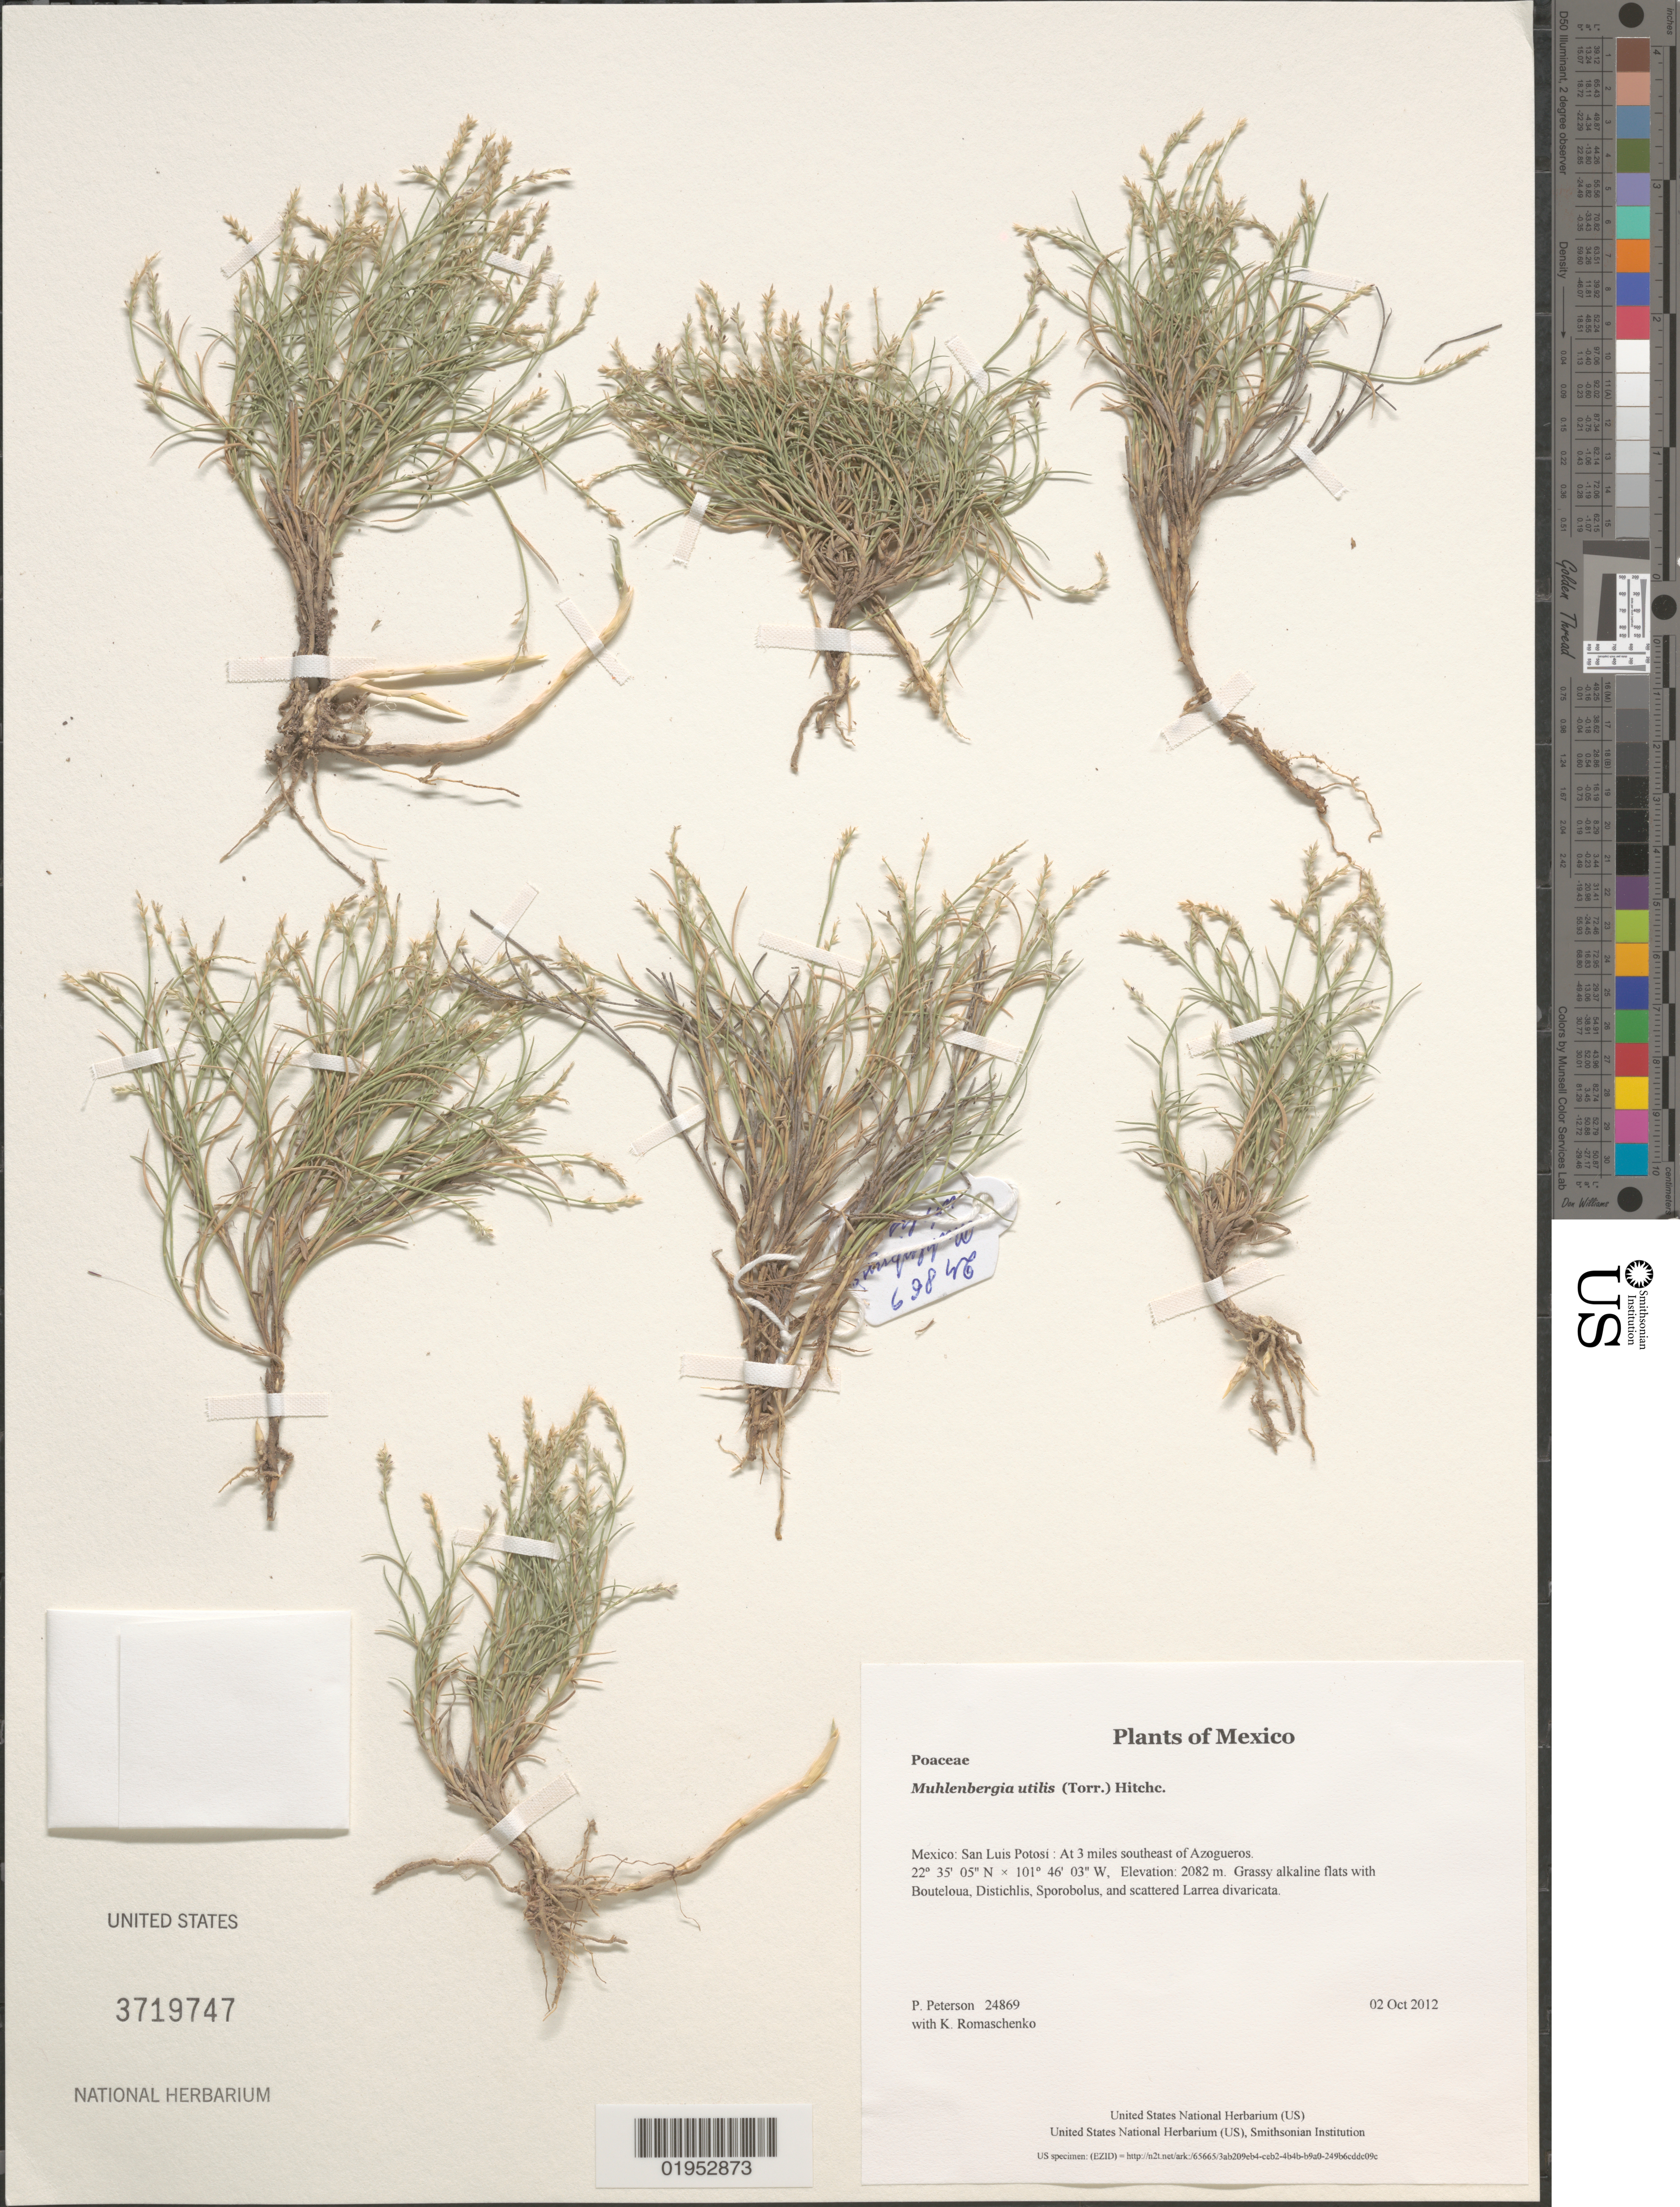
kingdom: Plantae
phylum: Tracheophyta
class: Liliopsida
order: Poales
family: Poaceae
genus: Muhlenbergia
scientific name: Muhlenbergia utilis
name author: (Torr.) Hitchc.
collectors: P. M. Peterson & K. Romaschenko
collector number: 24869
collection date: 2012-10-02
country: Mexico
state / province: San Luis Potosí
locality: At 3 miles southeast of Azogueros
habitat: Grassy alkaline flats with Bouteloua, Distichlis, Sporobolus, and scattered Larrea divaricata.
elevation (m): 2082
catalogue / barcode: US 3719747